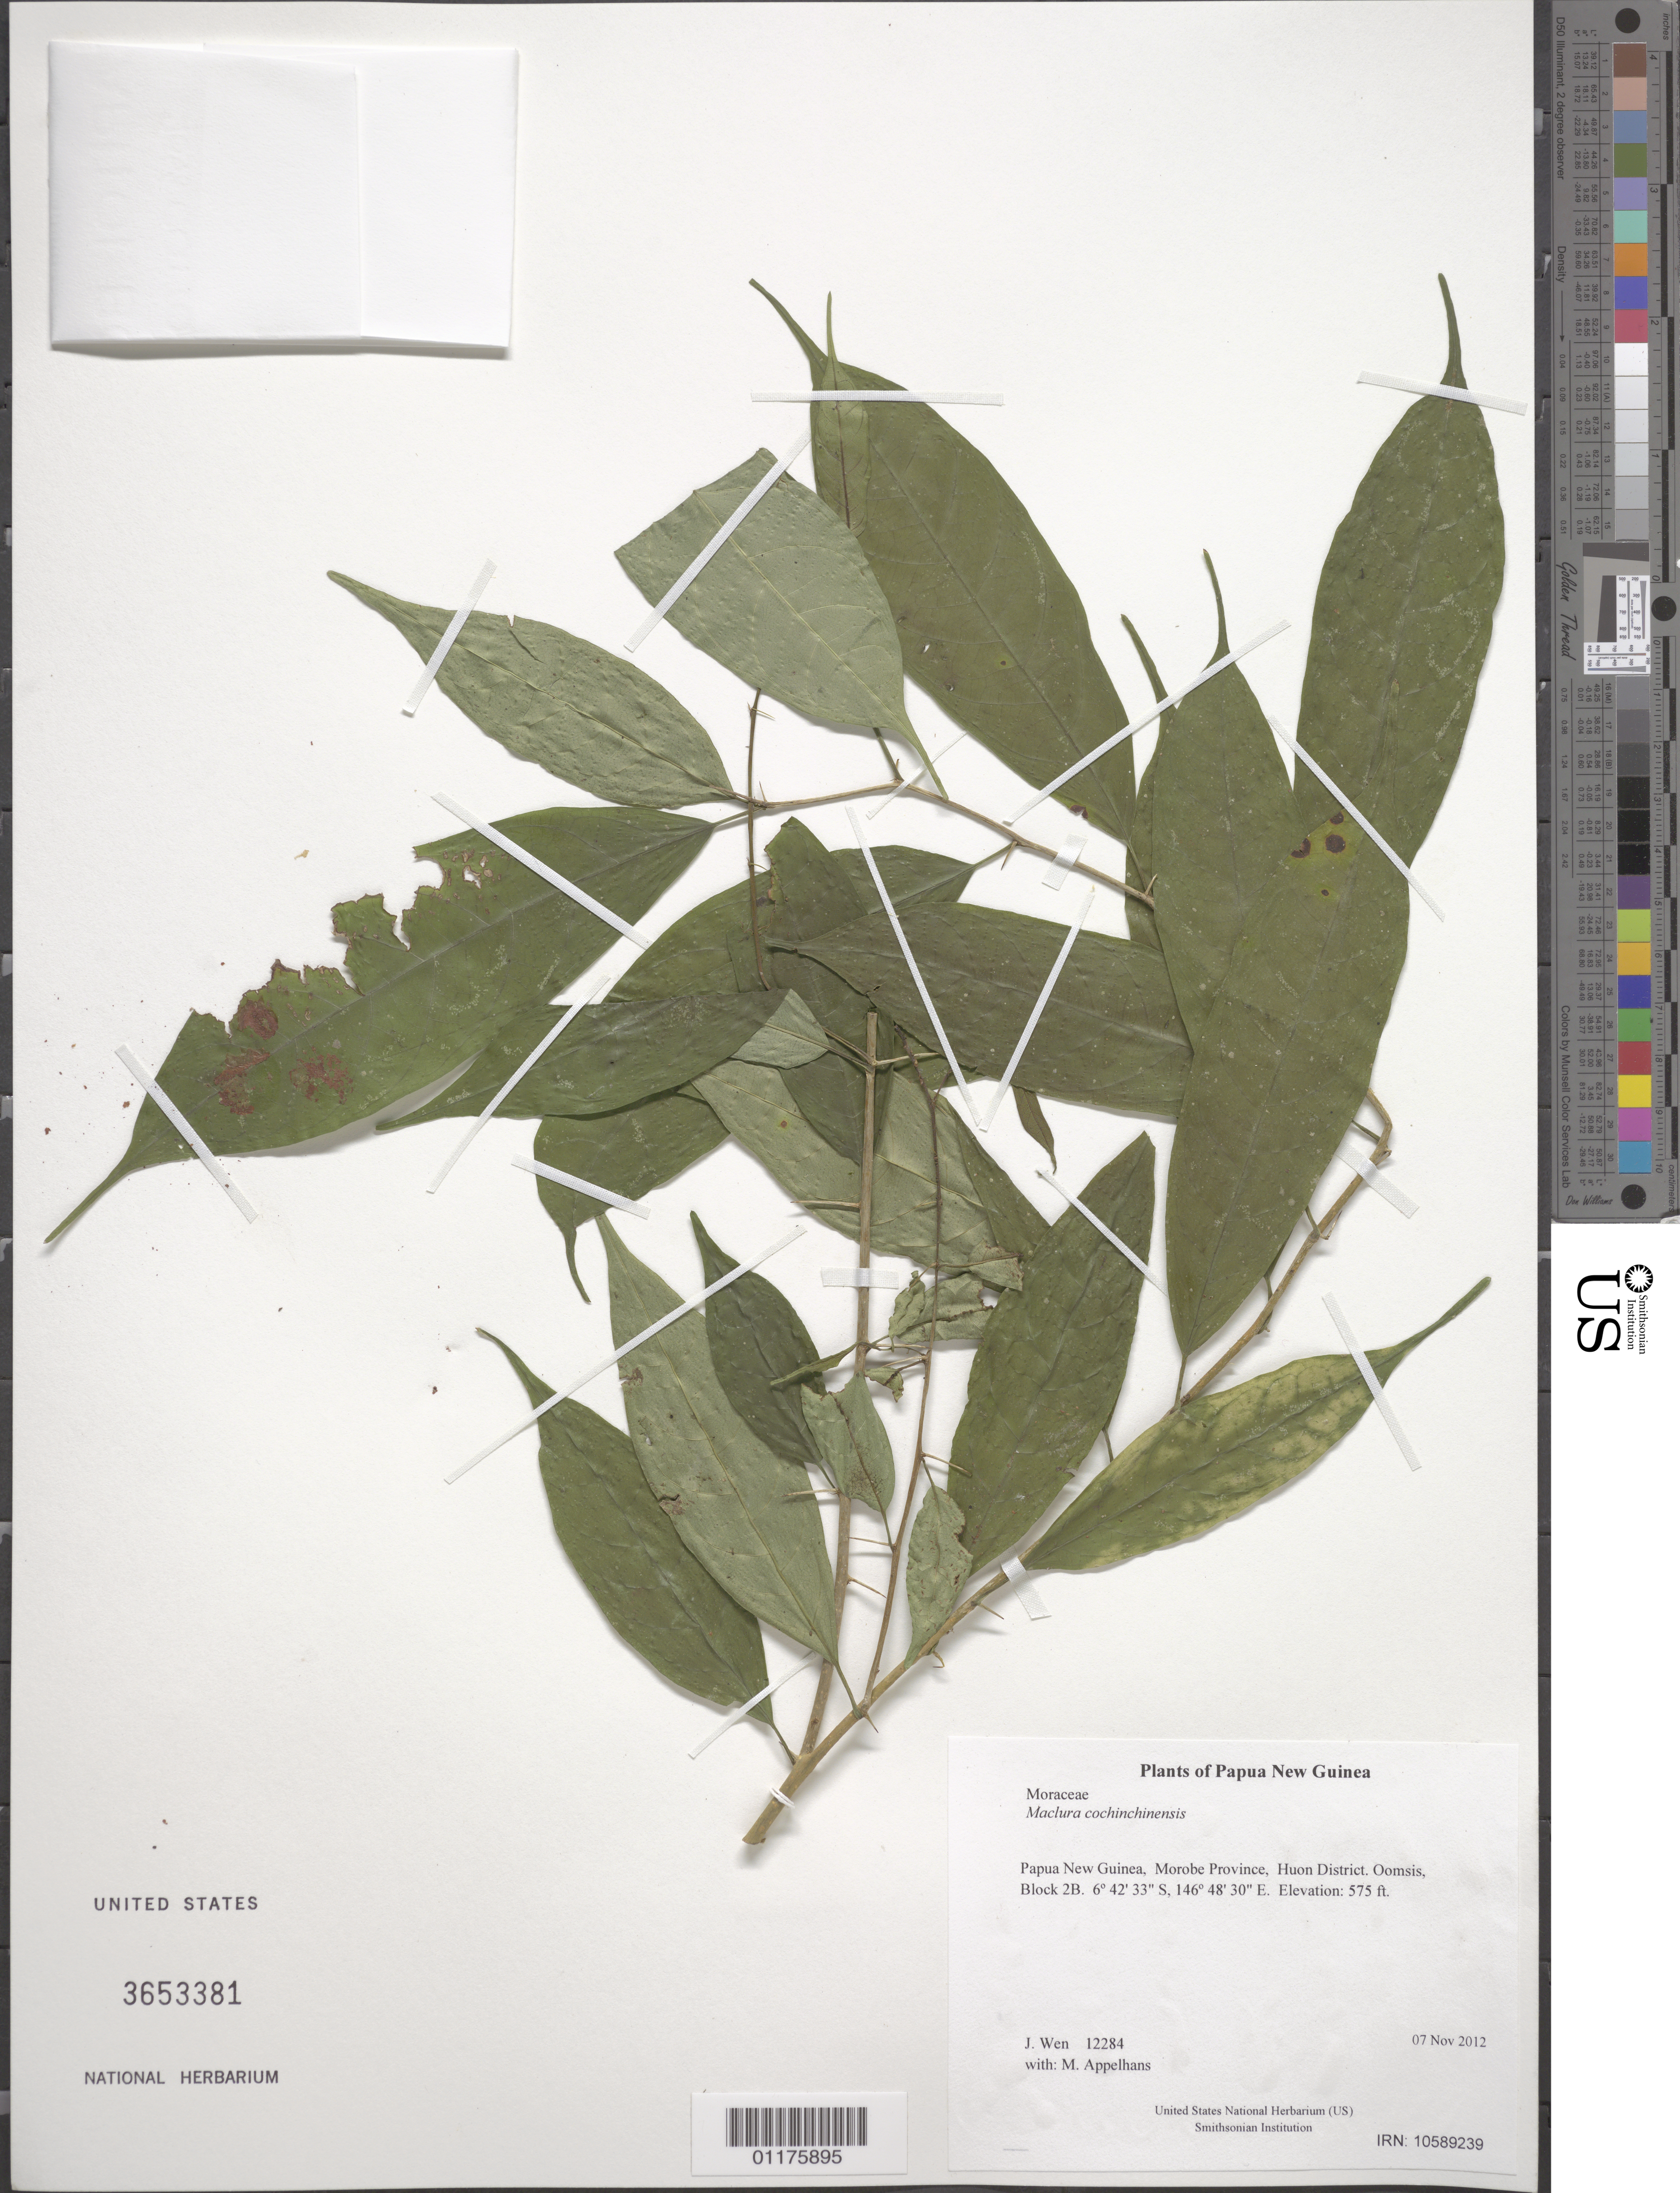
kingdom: Plantae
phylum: Tracheophyta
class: Magnoliopsida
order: Rosales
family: Moraceae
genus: Maclura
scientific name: Maclura cochinchinensis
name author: (Lour.) Corner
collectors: M. Appelhans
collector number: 12284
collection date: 2012-11-07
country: Papua New Guinea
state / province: Morobe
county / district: Huon District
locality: Oomsis, Block 2B.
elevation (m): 175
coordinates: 6 42.554 S, 146 48.501 E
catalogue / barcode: US 3653381